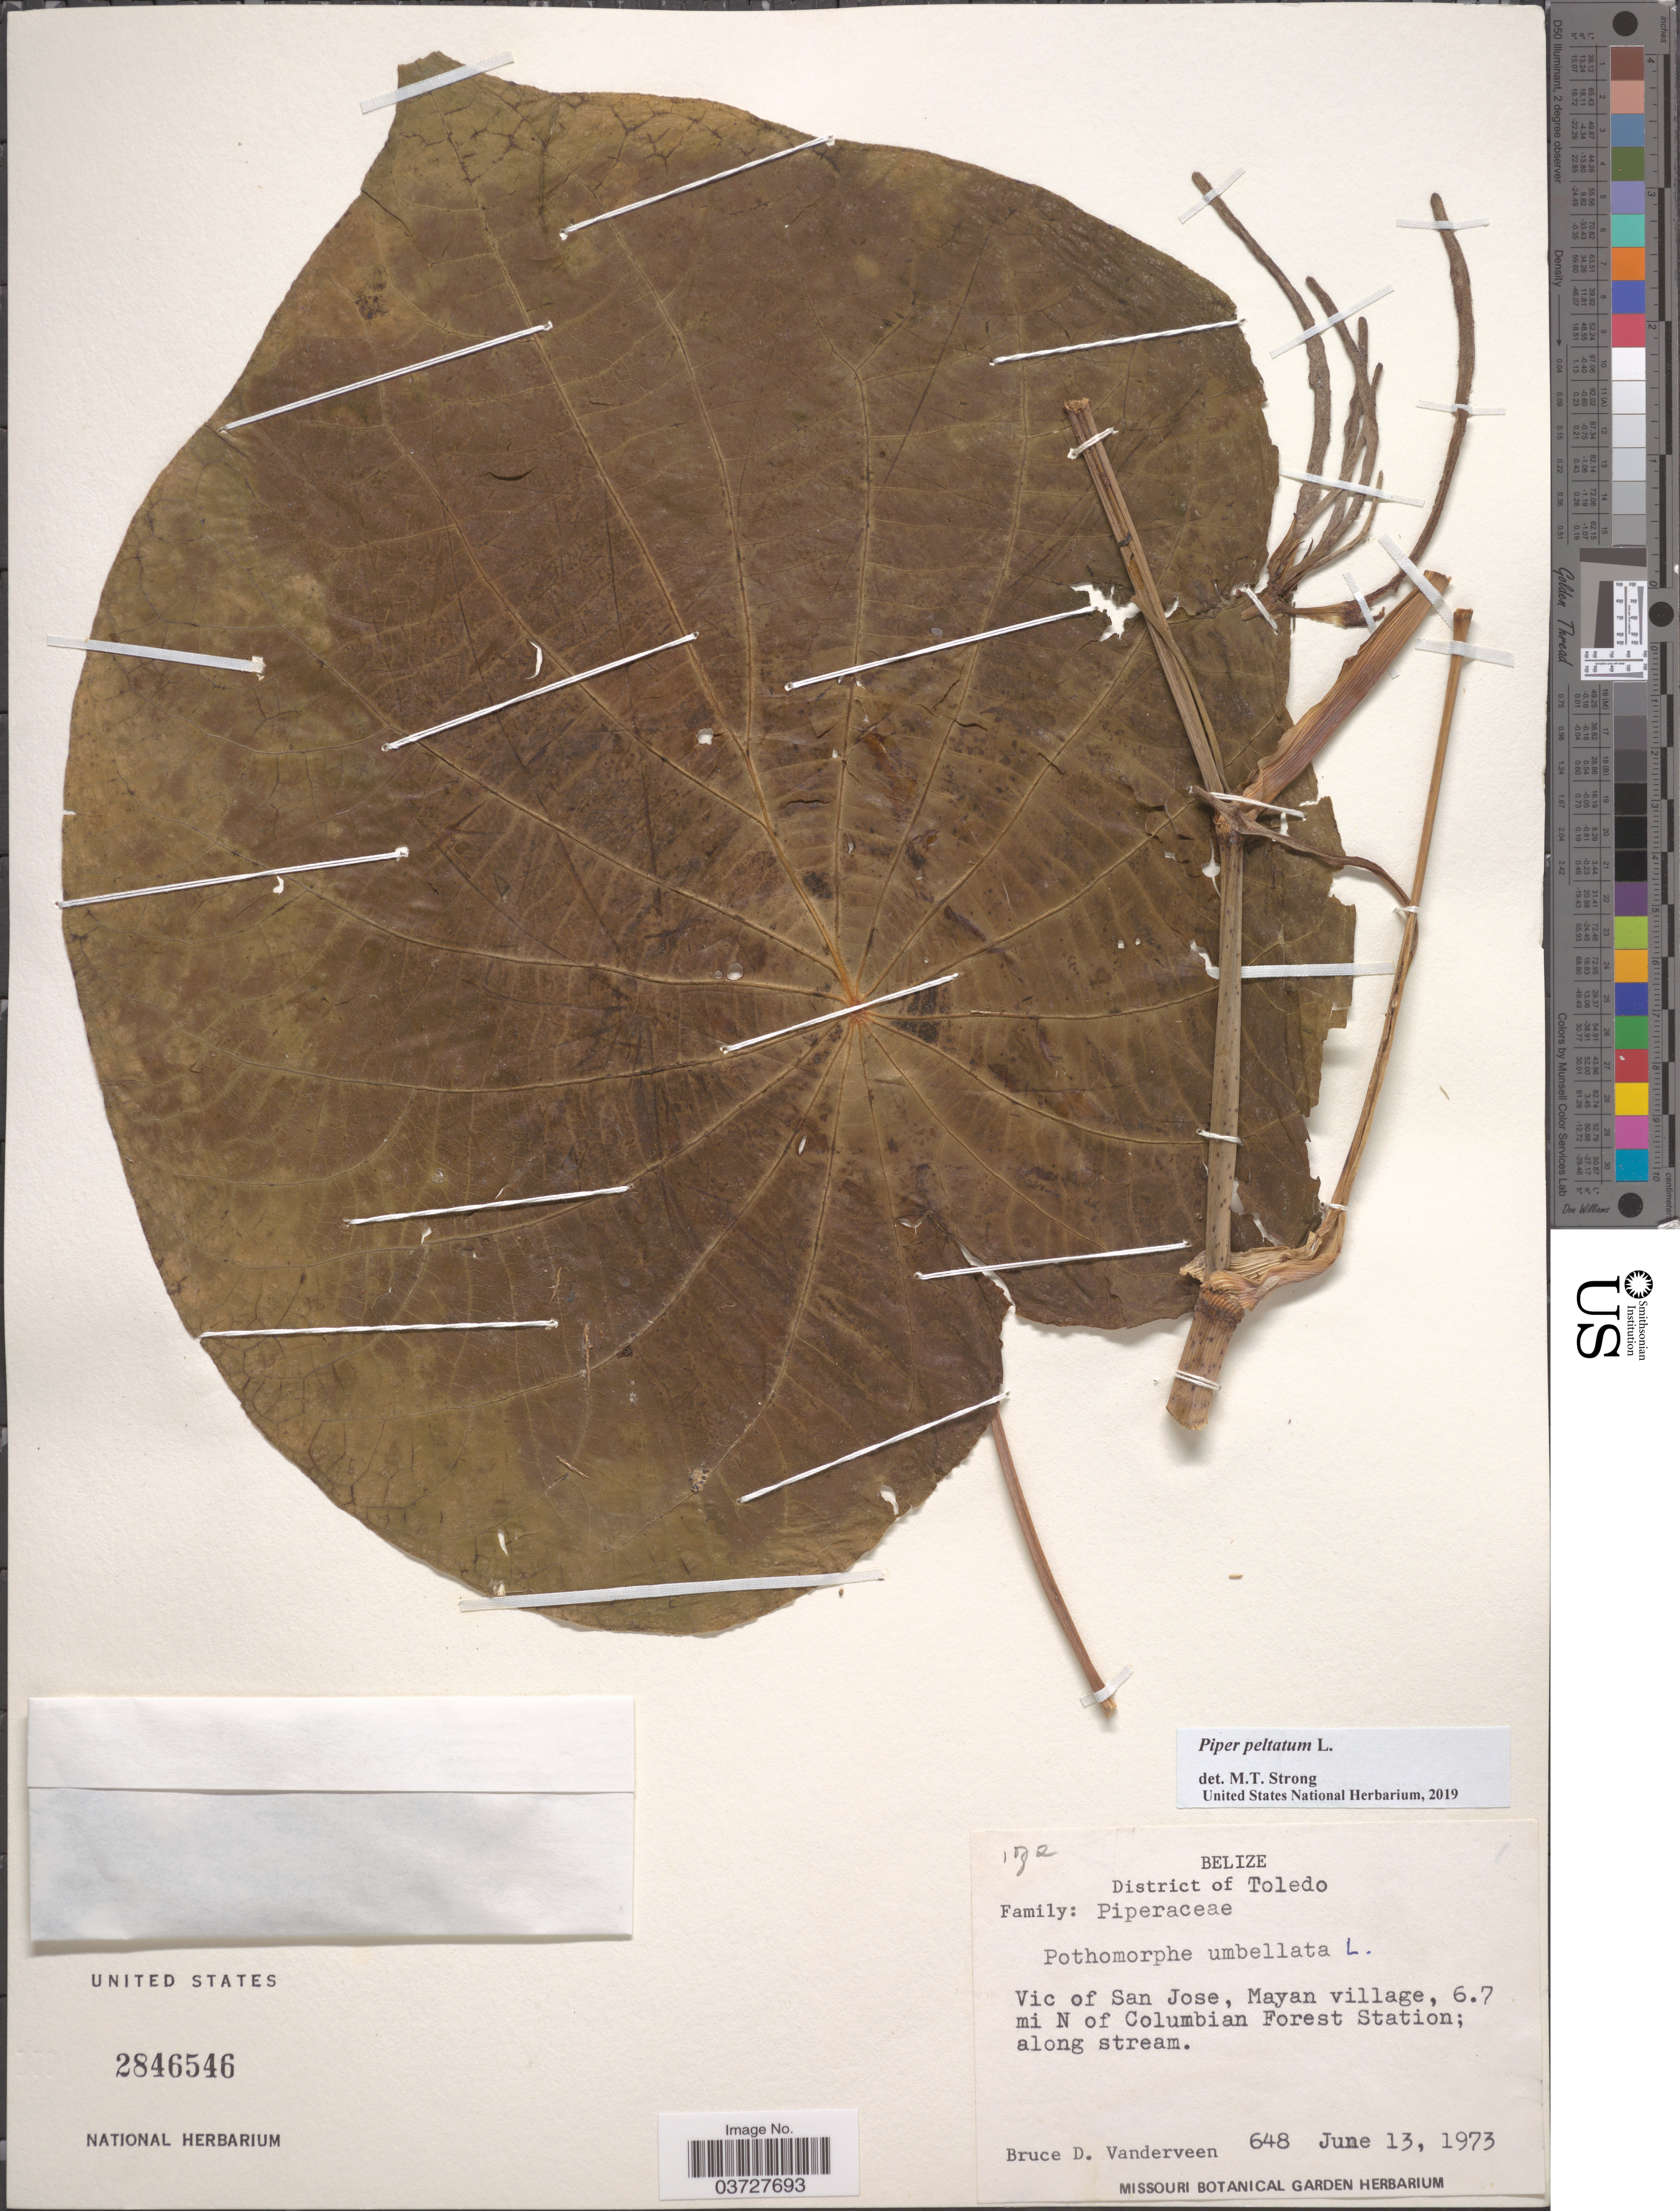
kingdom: Plantae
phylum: Tracheophyta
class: Magnoliopsida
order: Piperales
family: Piperaceae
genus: Piper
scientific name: Piper peltatum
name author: L.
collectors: B. Vanderveen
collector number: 648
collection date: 1973-06-13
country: Belize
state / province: Toledo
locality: District of Toledo. Vic of San Jose, Mayan village, 6.7 mi N of Columbian Forest Station.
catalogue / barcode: US 2846546